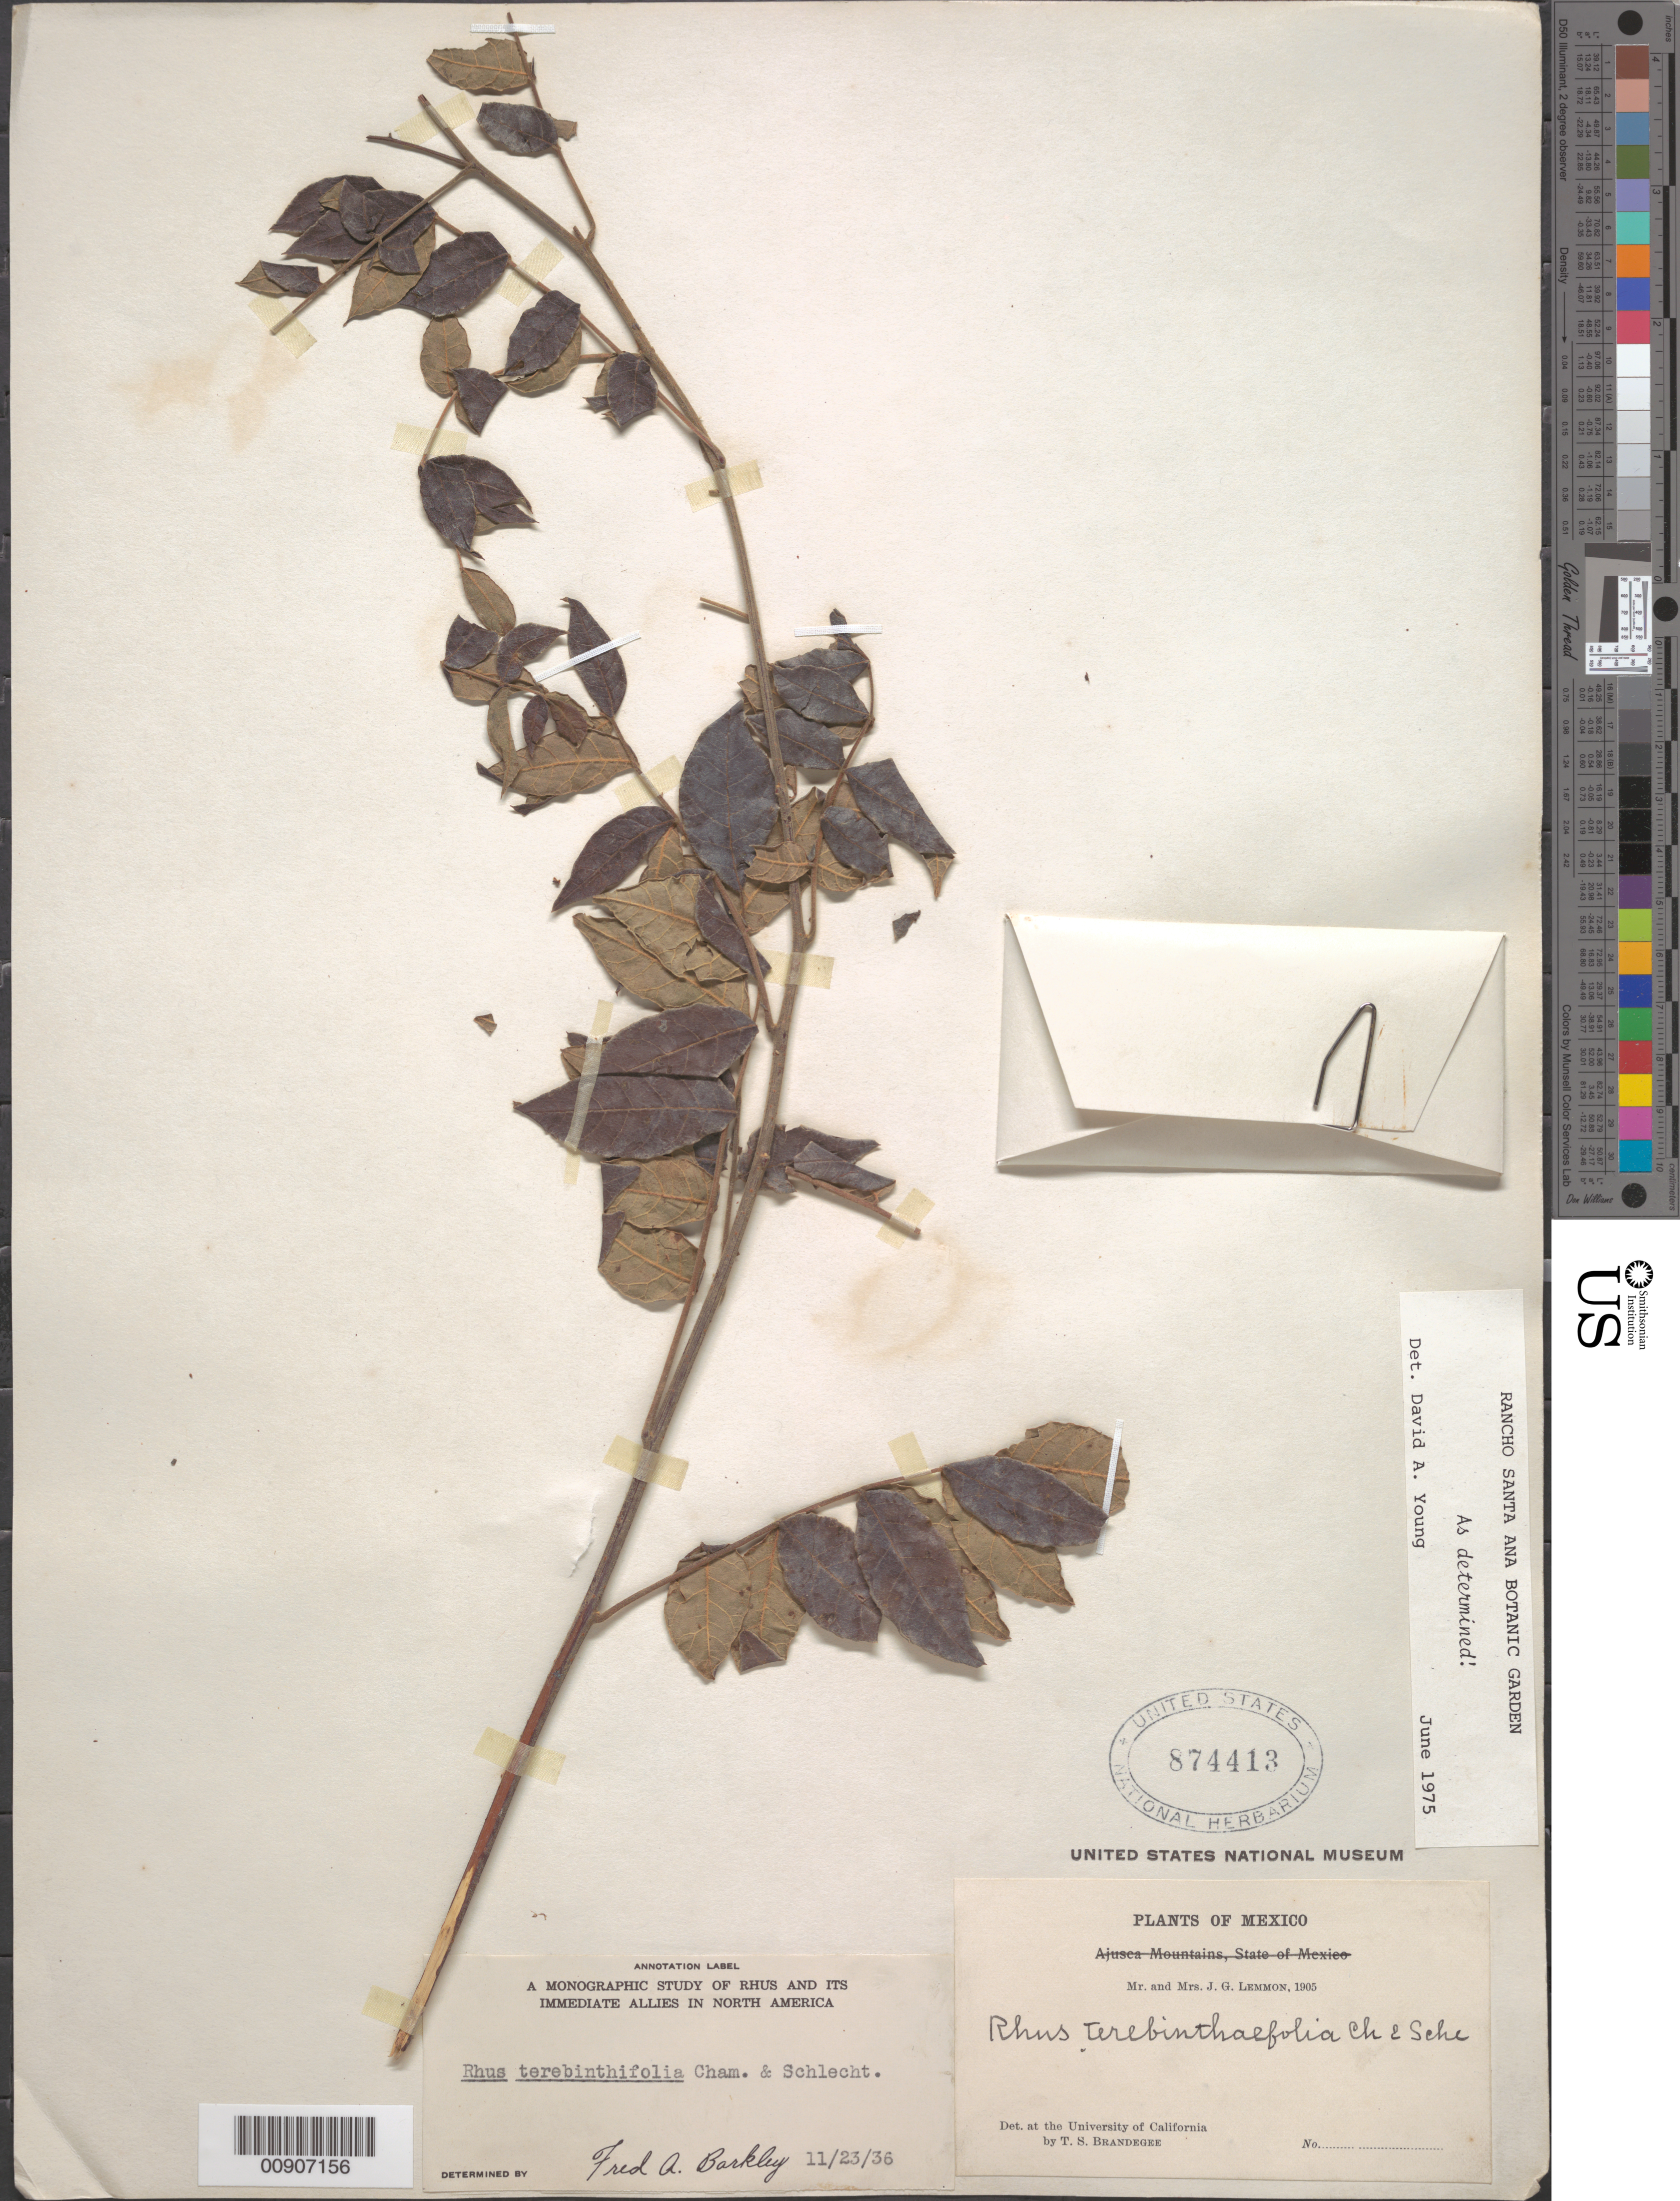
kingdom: Plantae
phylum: Tracheophyta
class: Magnoliopsida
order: Sapindales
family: Anacardiaceae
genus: Rhus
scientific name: Rhus terebinthifolia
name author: Schltdl. & Cham.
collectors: J. G. Lemmon & J. Lemmon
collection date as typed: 1905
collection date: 1905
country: Mexico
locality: Mexico.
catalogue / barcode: US 874413